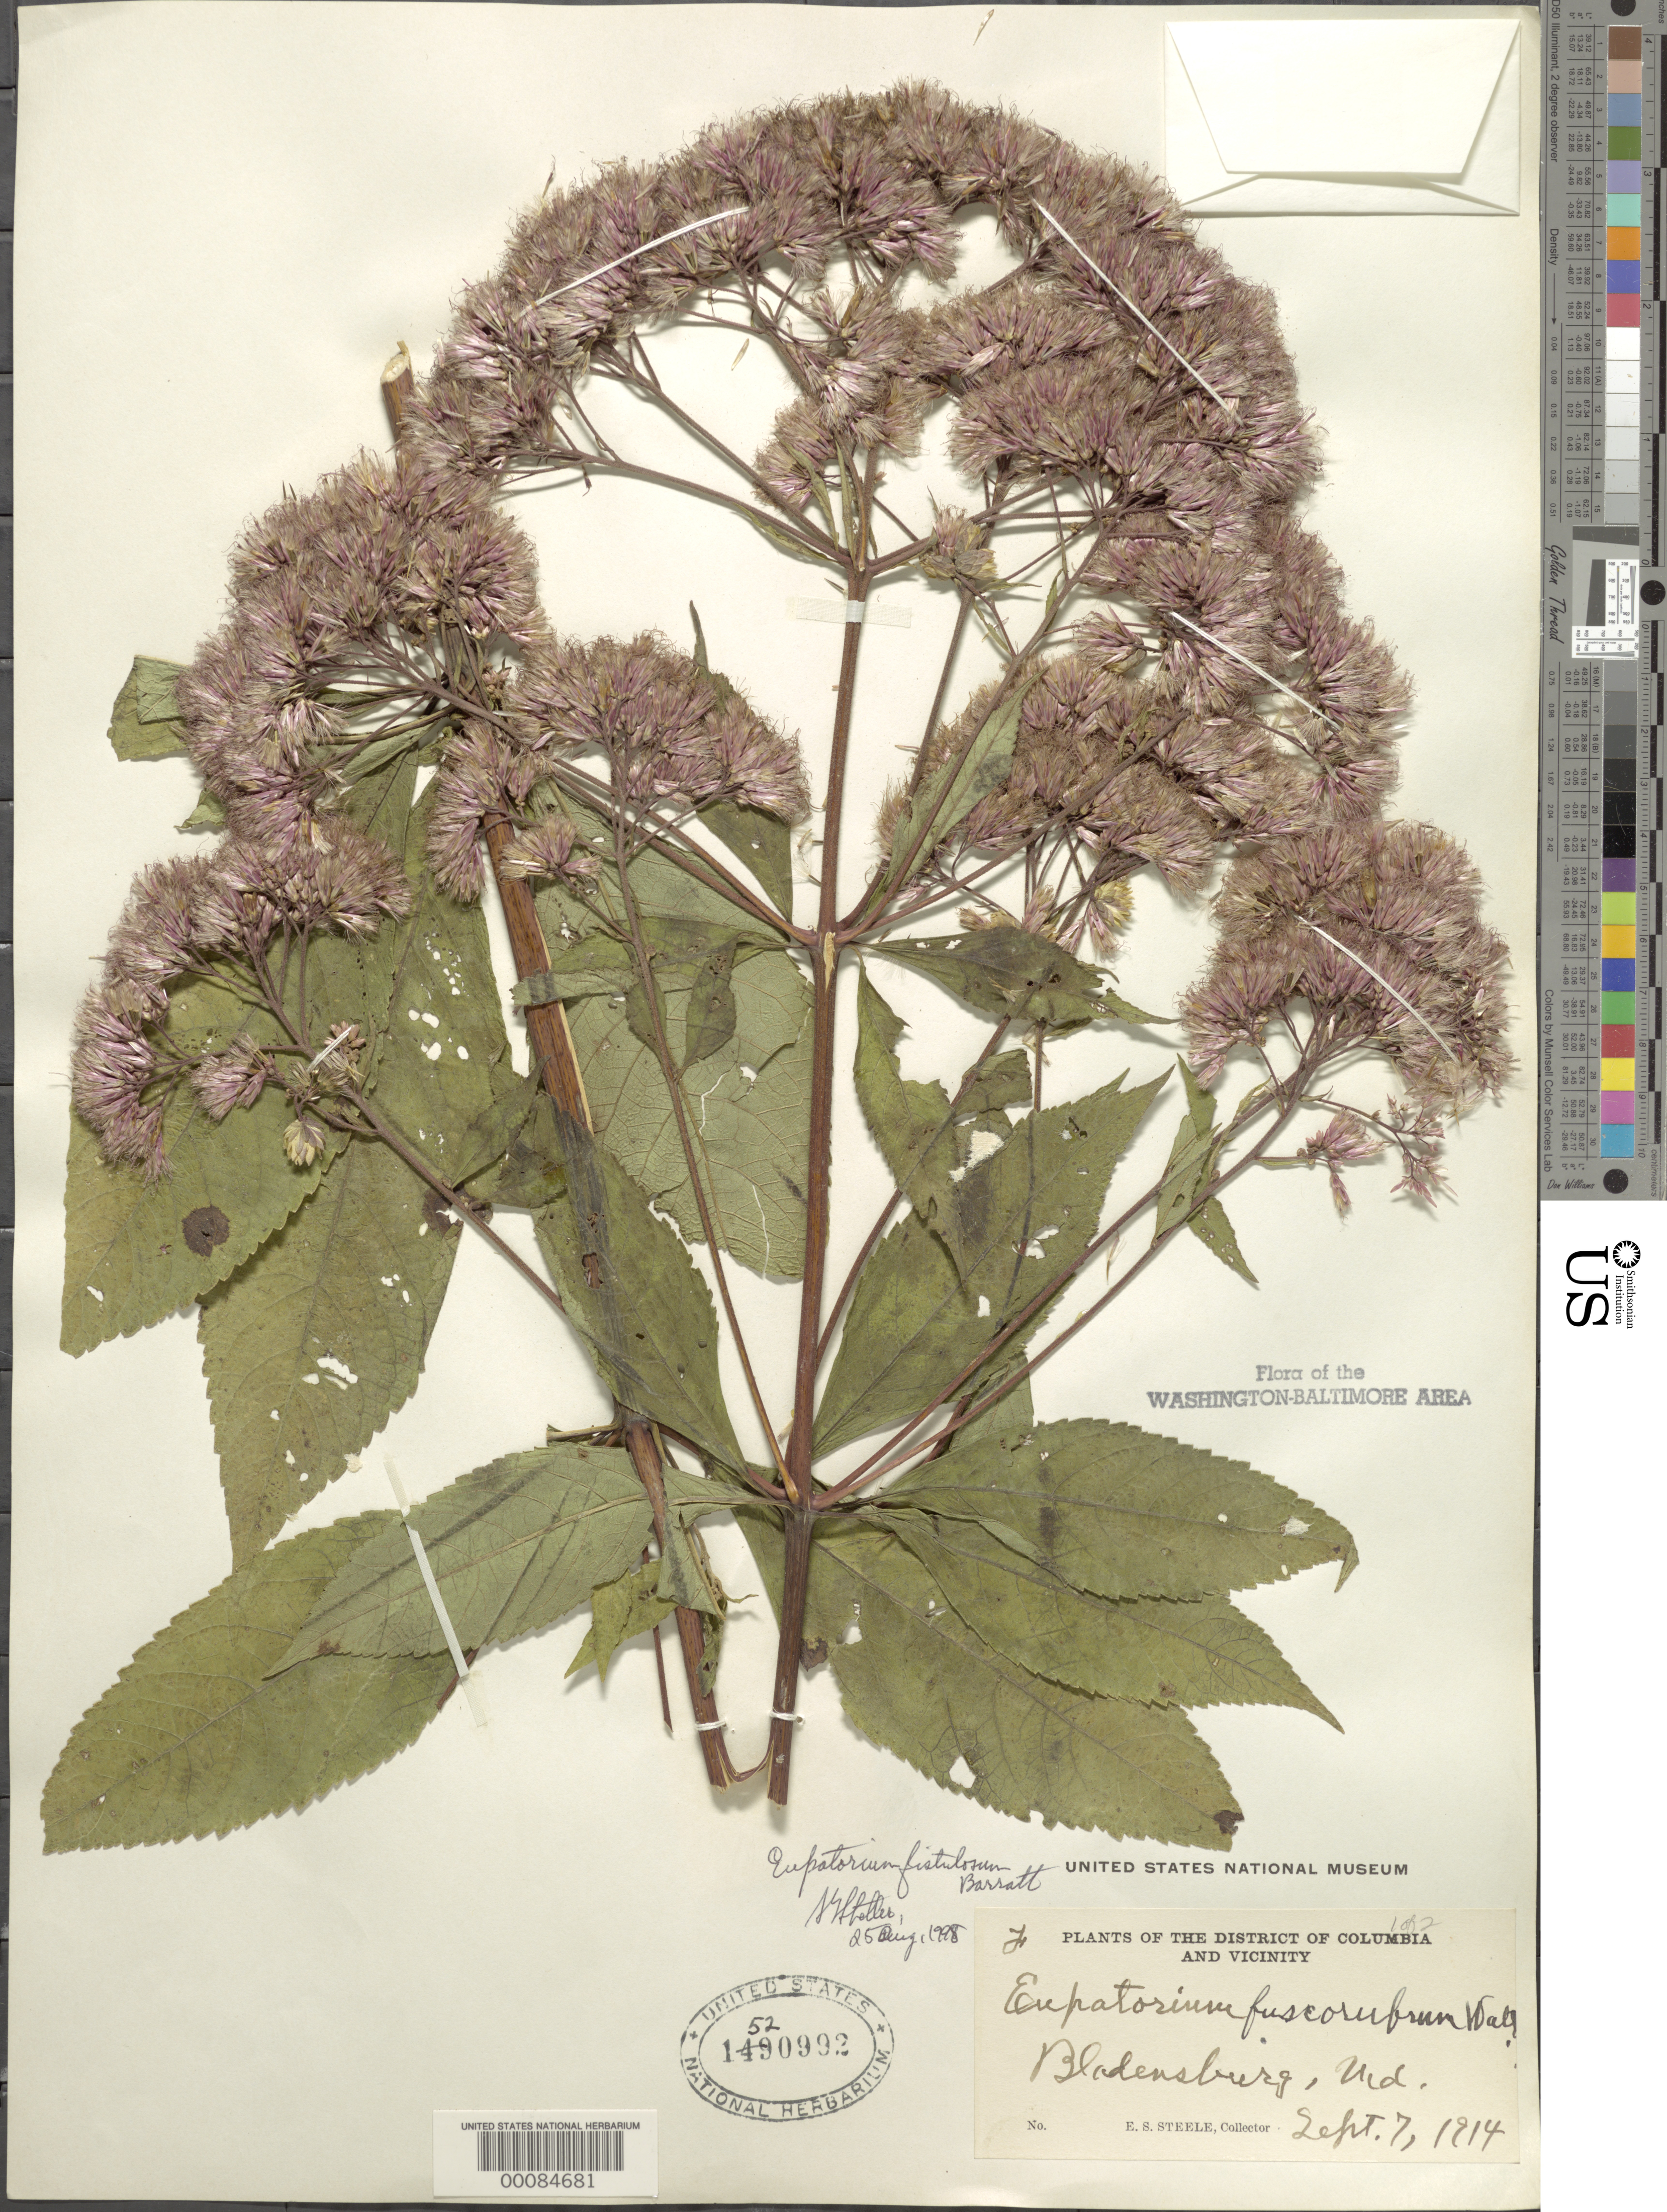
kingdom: Plantae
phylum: Tracheophyta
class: Magnoliopsida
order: Asterales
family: Asteraceae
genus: Eupatorium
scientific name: Eupatorium fistulosum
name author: Barratt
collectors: E. Steele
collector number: F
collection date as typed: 07 Sep 1914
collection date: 1914-09-07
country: United States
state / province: Maryland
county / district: Prince George's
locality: Bladensburg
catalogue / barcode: US 1520992